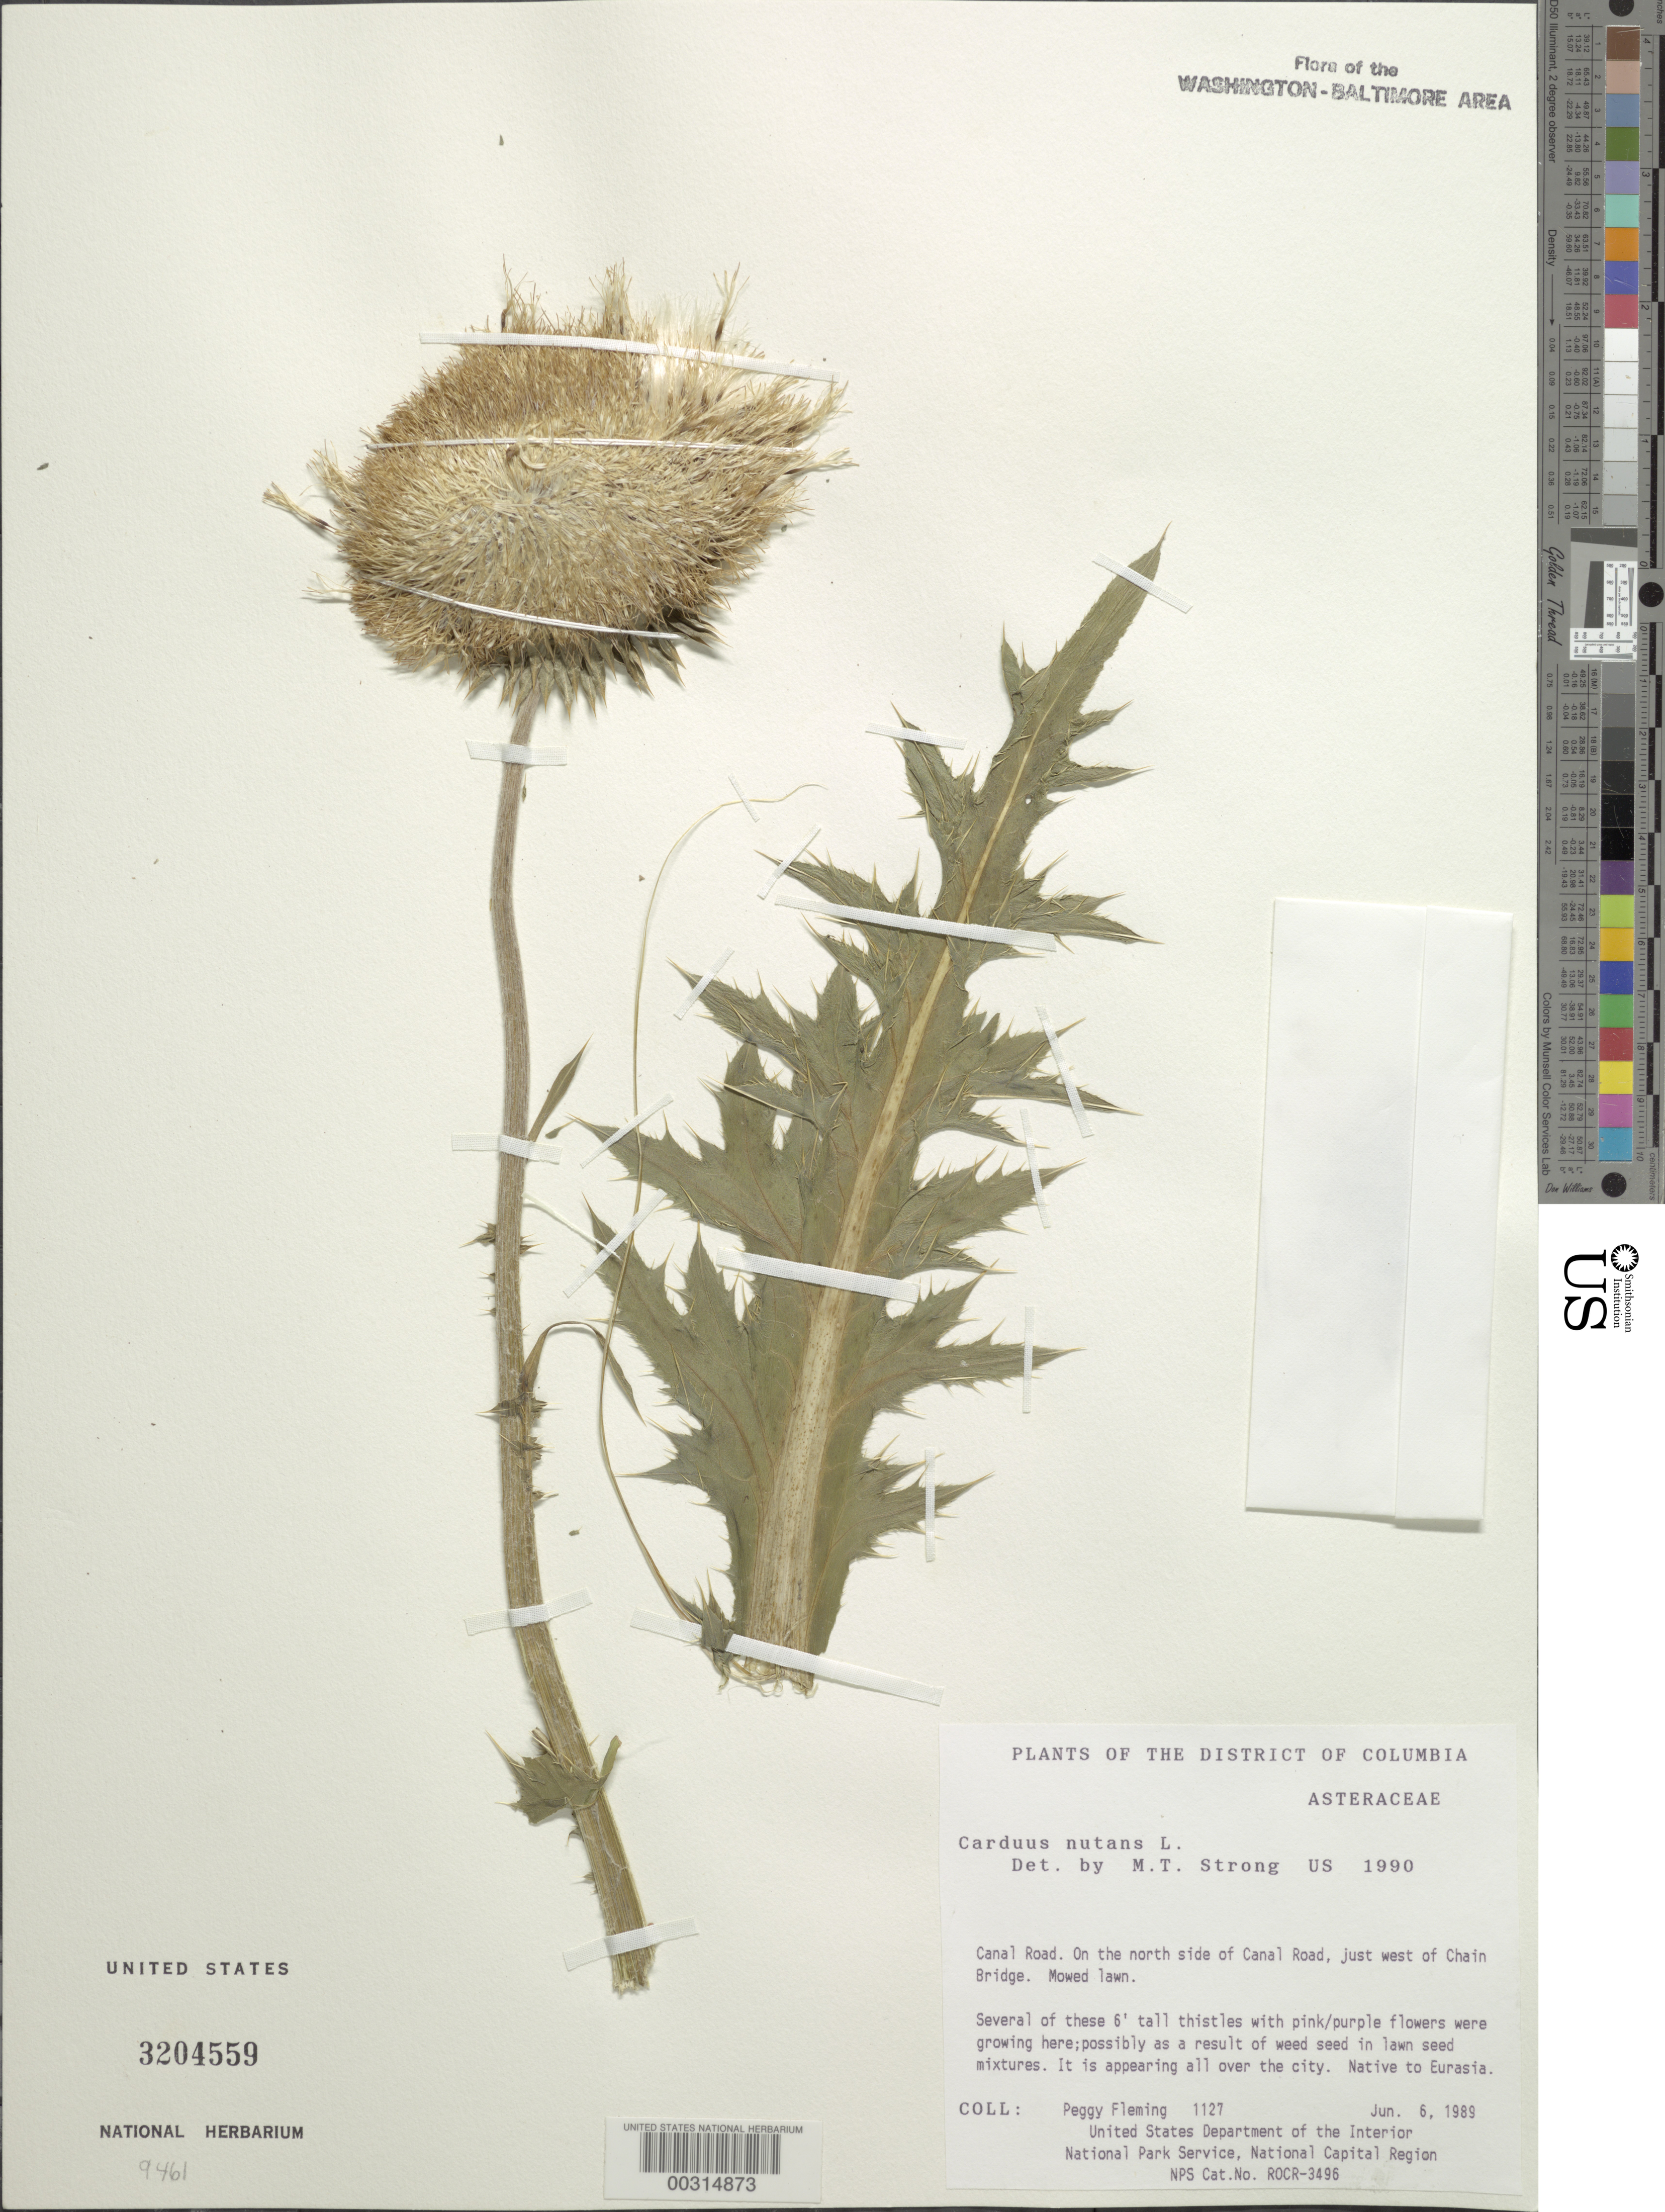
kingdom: Plantae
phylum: Tracheophyta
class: Magnoliopsida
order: Asterales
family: Asteraceae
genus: Carduus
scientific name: Carduus nutans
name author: L.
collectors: P. Fleming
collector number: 1127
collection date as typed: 06 Jun 1989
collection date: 1989-06-06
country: United States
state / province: District of Columbia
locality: Canal Road, N side of Road, W of Chain Bridge C. & O. Canal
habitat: Mowed lawn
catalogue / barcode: US 3204559